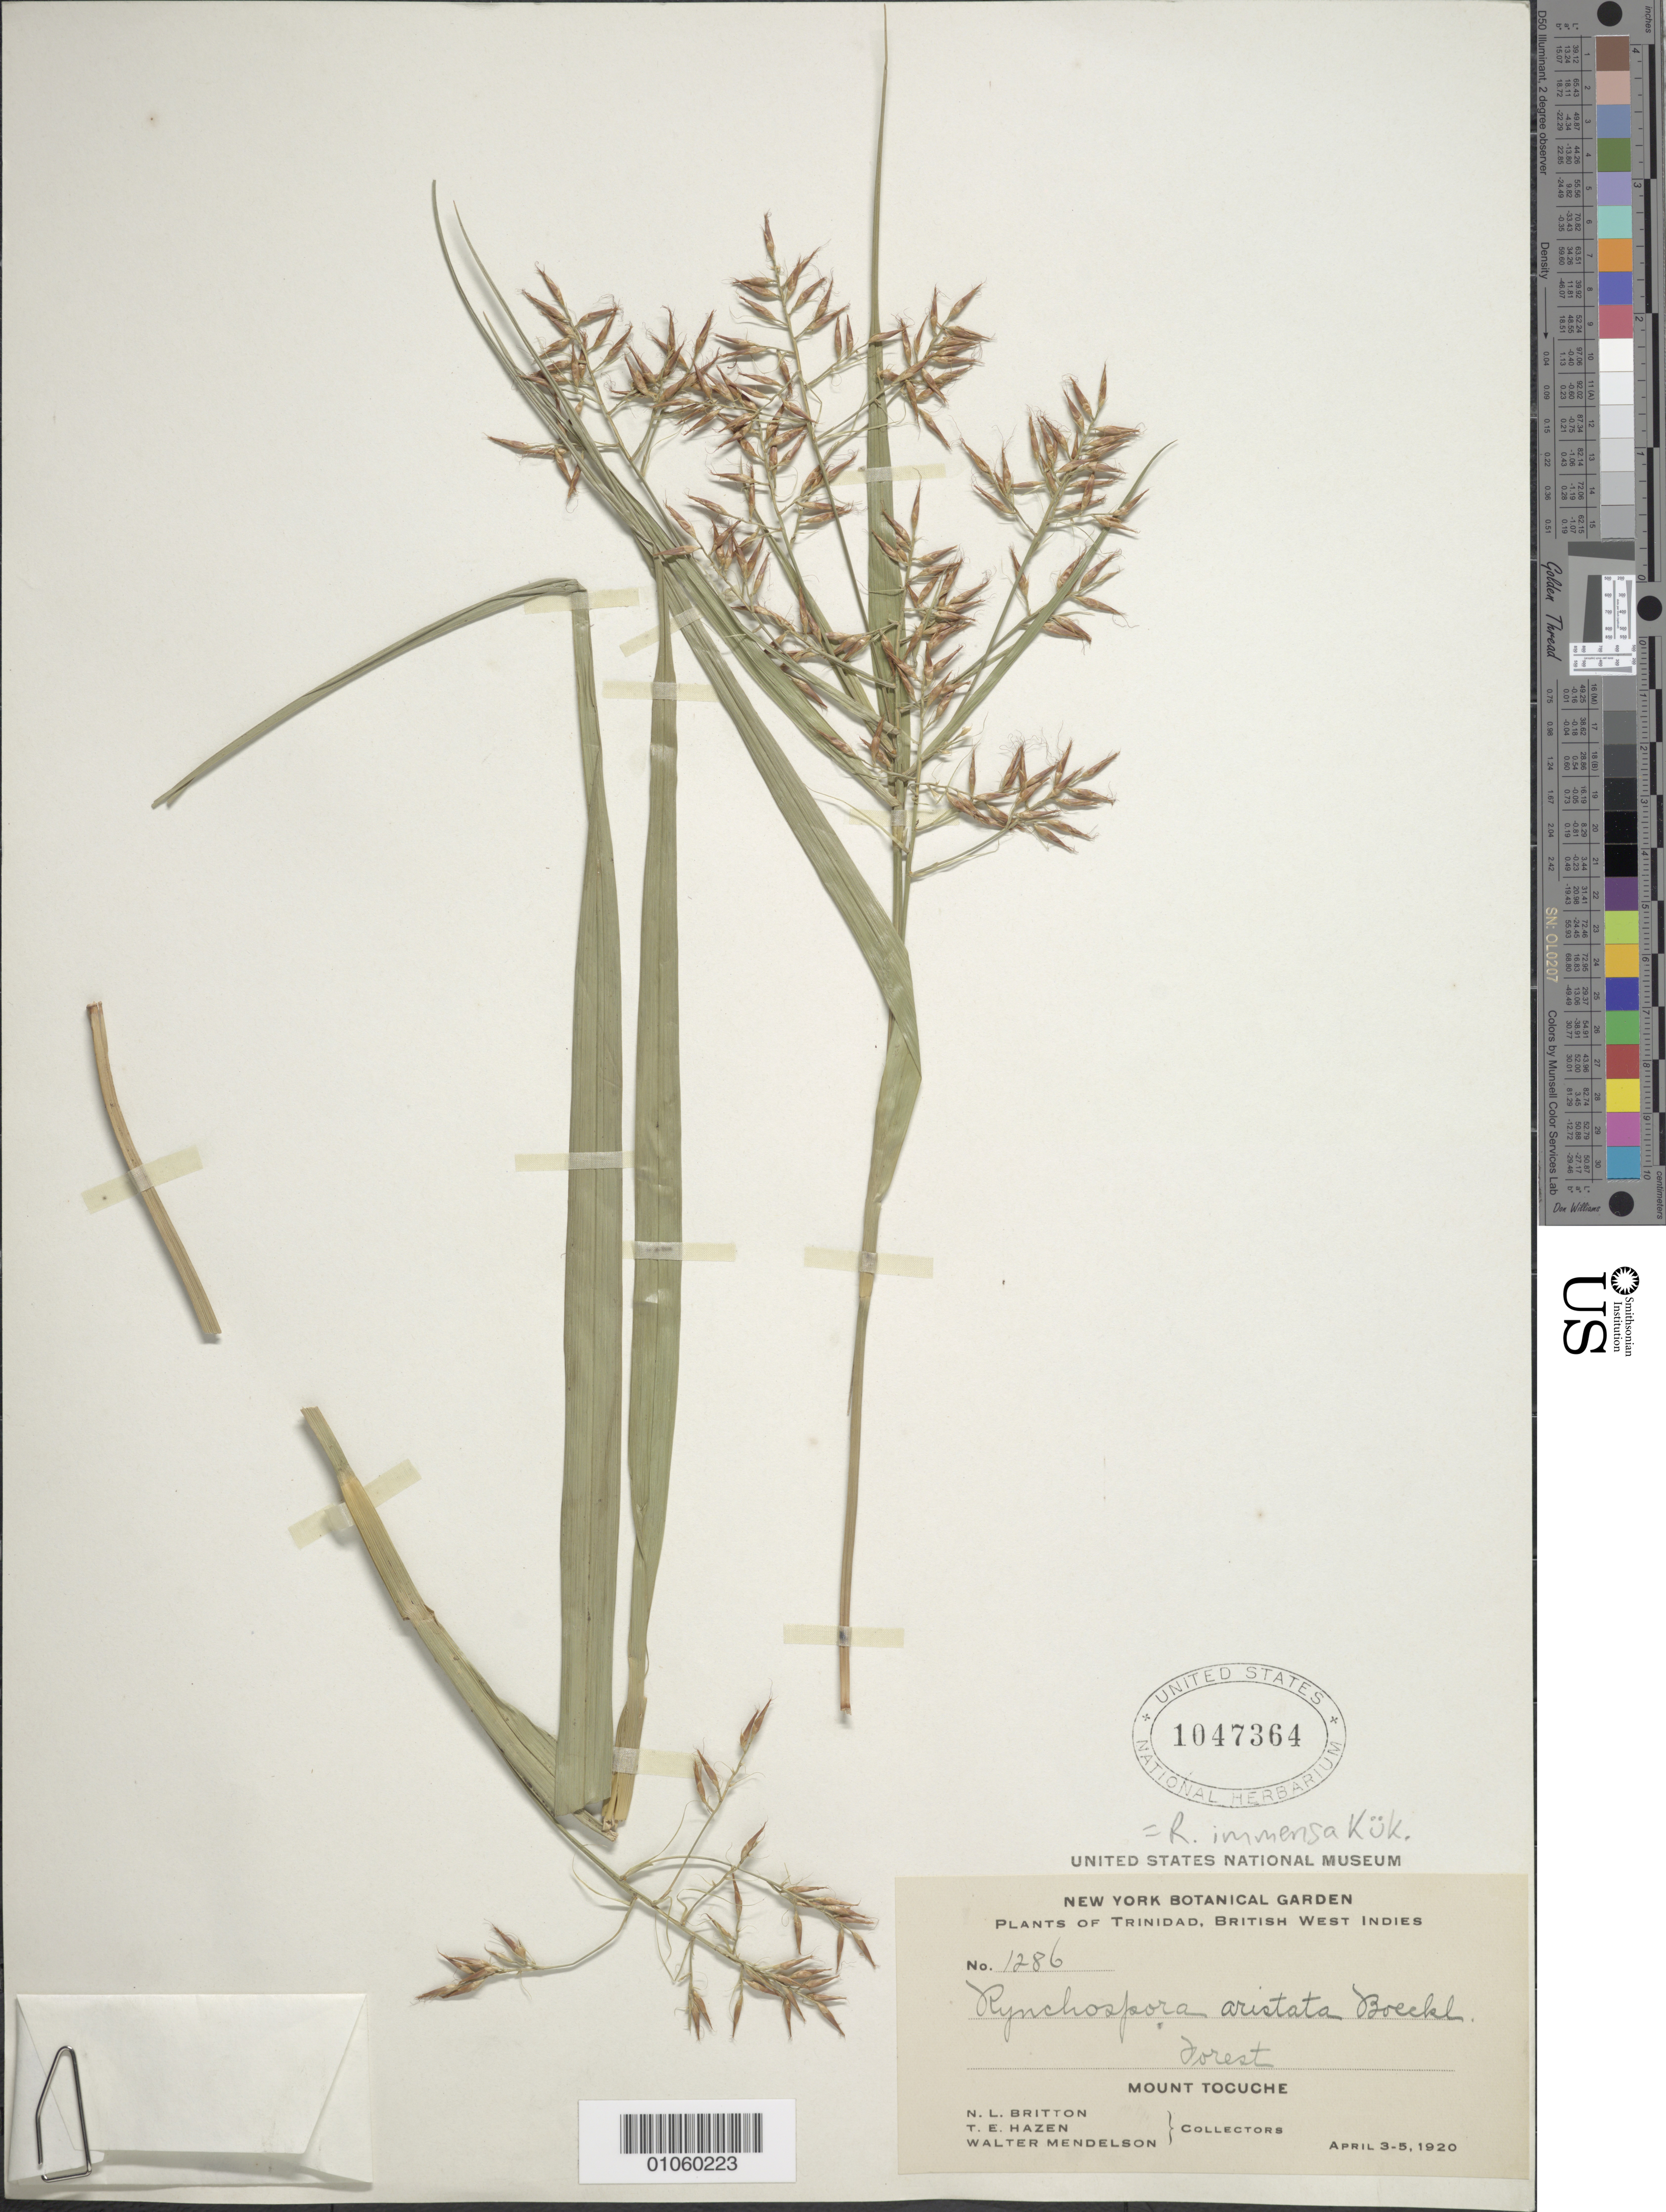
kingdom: Plantae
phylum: Tracheophyta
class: Liliopsida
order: Poales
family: Cyperaceae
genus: Rhynchospora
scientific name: Rhynchospora immensa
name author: Kük.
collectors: N. Britton, T. E. Hazen & W. Mendelson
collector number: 1286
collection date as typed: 03 Apr 1920 to 05 Apr 1920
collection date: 1920-04-03/1920-04-05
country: Trinidad and Tobago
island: Trinidad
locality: Mount Tocuche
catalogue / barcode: US 1047364